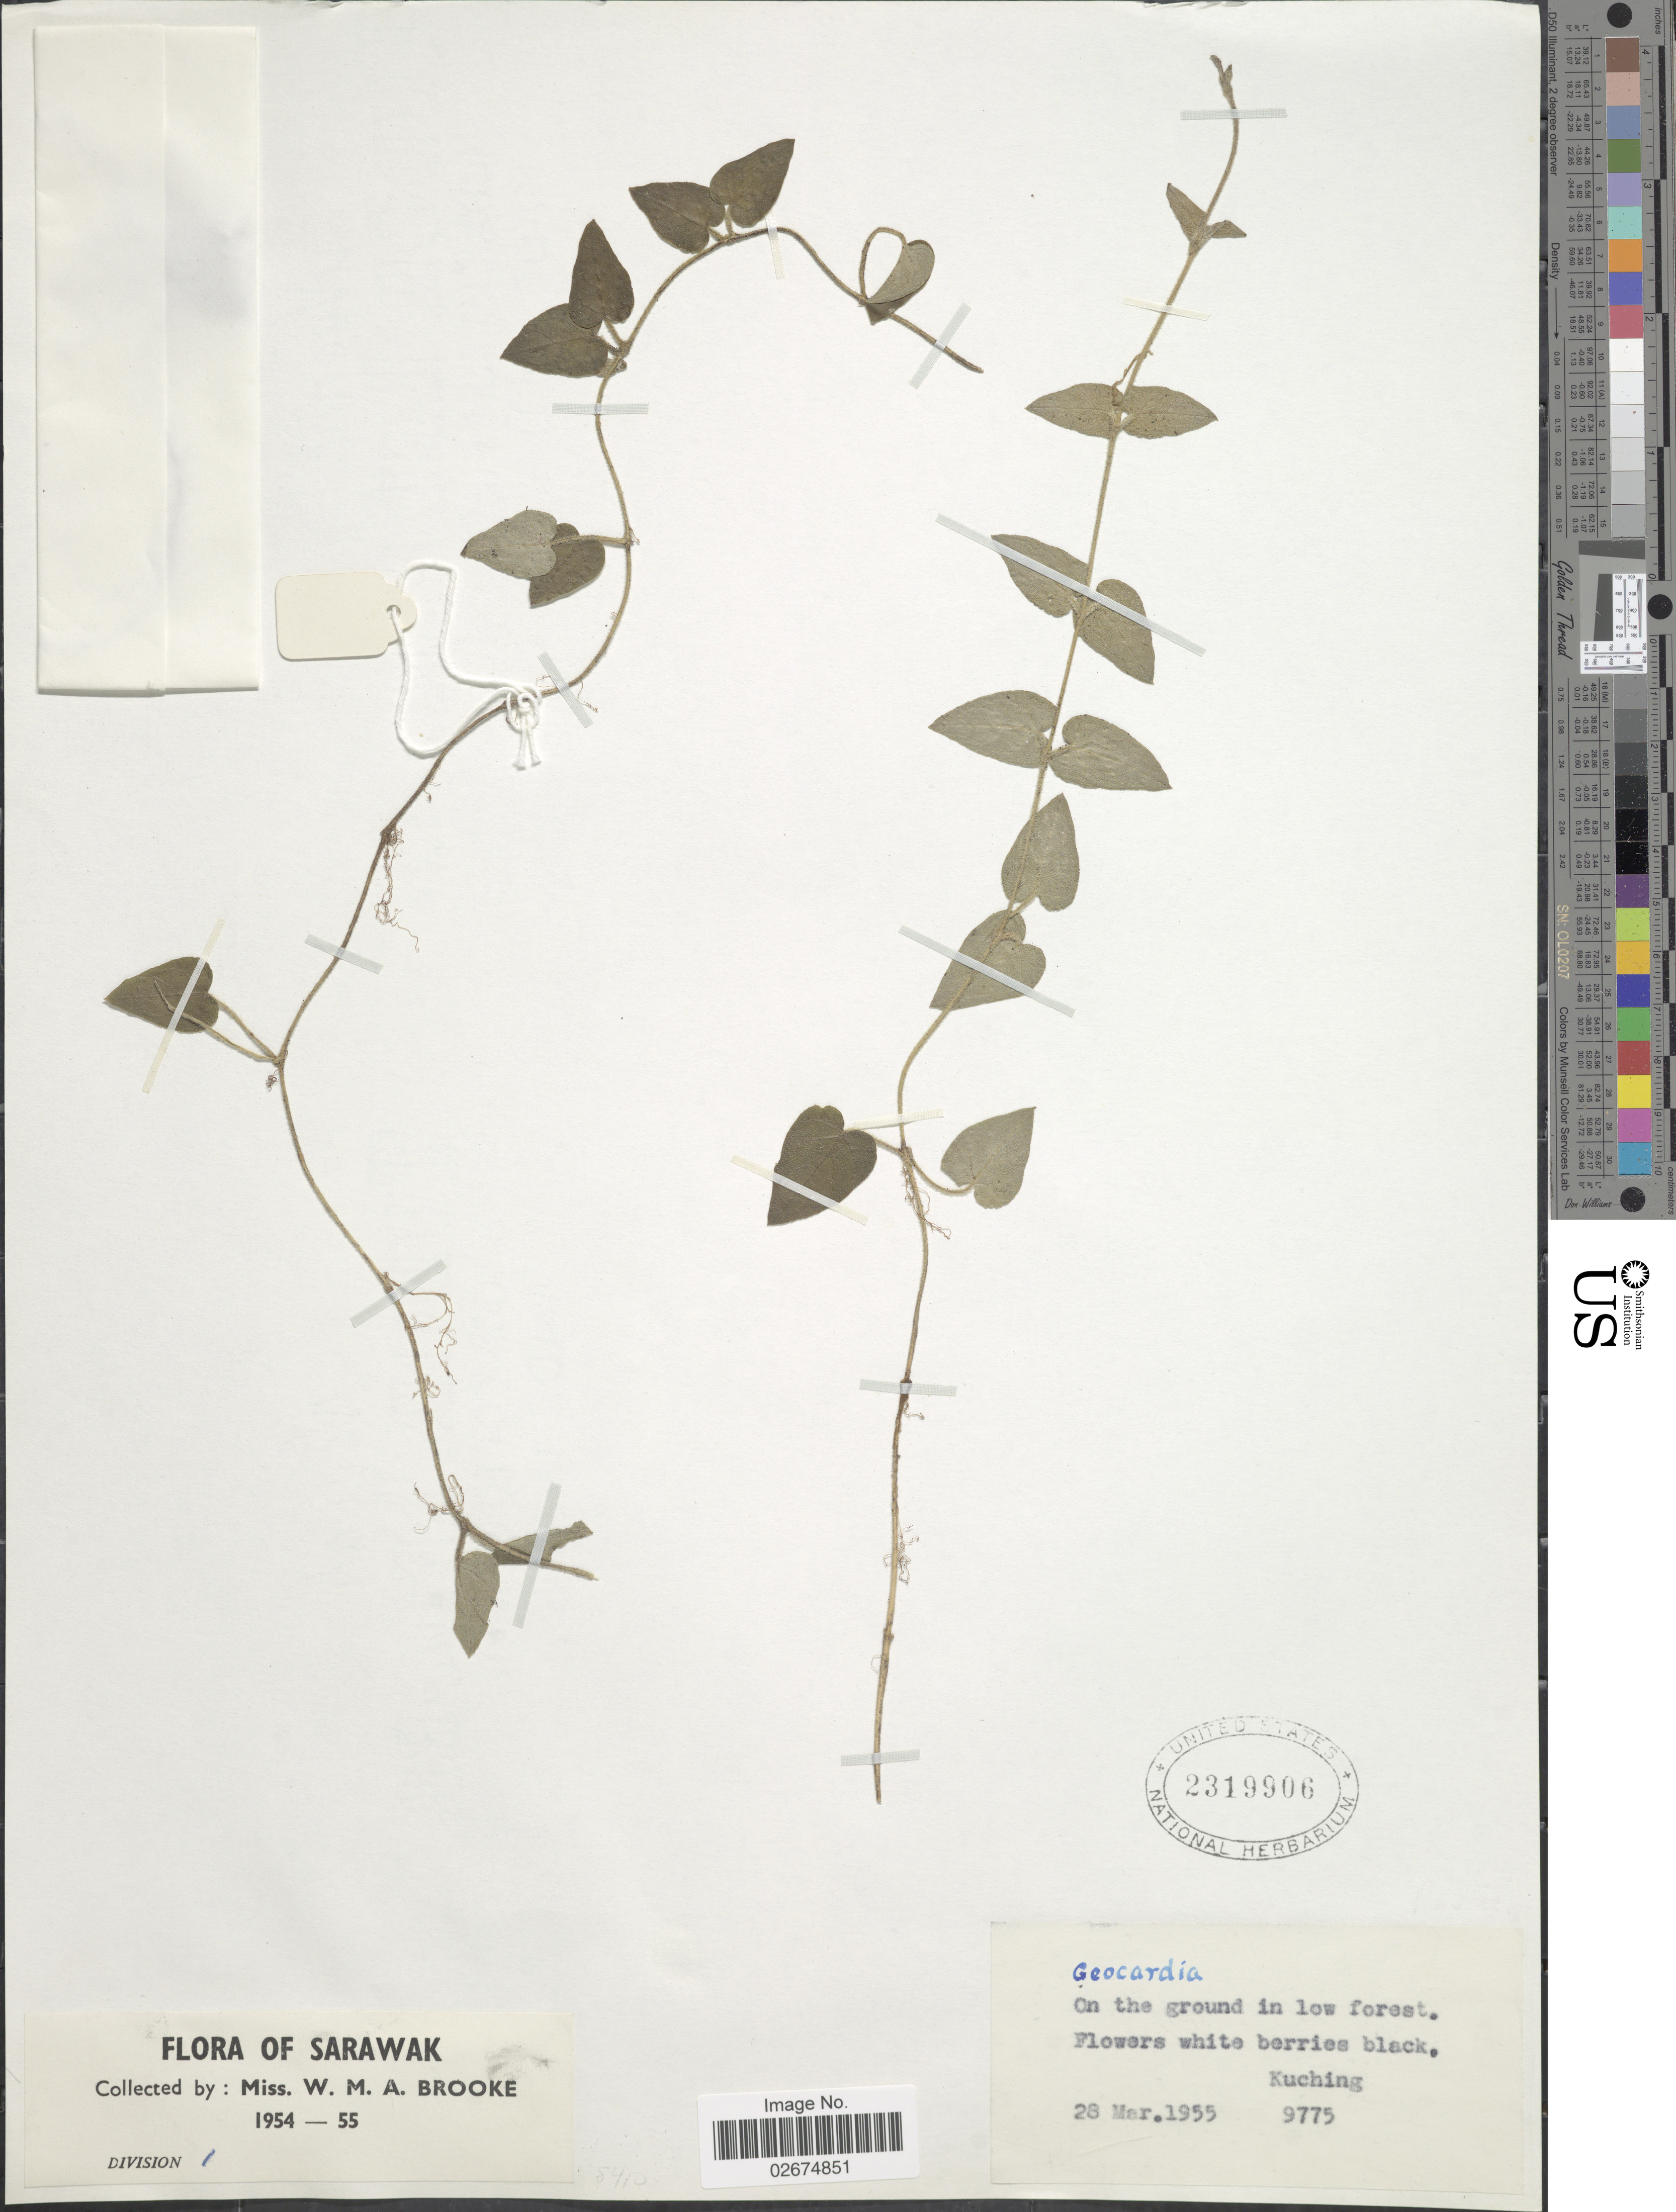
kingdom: Plantae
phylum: Tracheophyta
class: Magnoliopsida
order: Gentianales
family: Rubiaceae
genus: Geophila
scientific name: Geophila sp.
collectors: W. Brooke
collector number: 9775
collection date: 1955-03-28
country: Malaysia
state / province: Sarawak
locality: Division 1. Kuching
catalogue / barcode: US 2319906